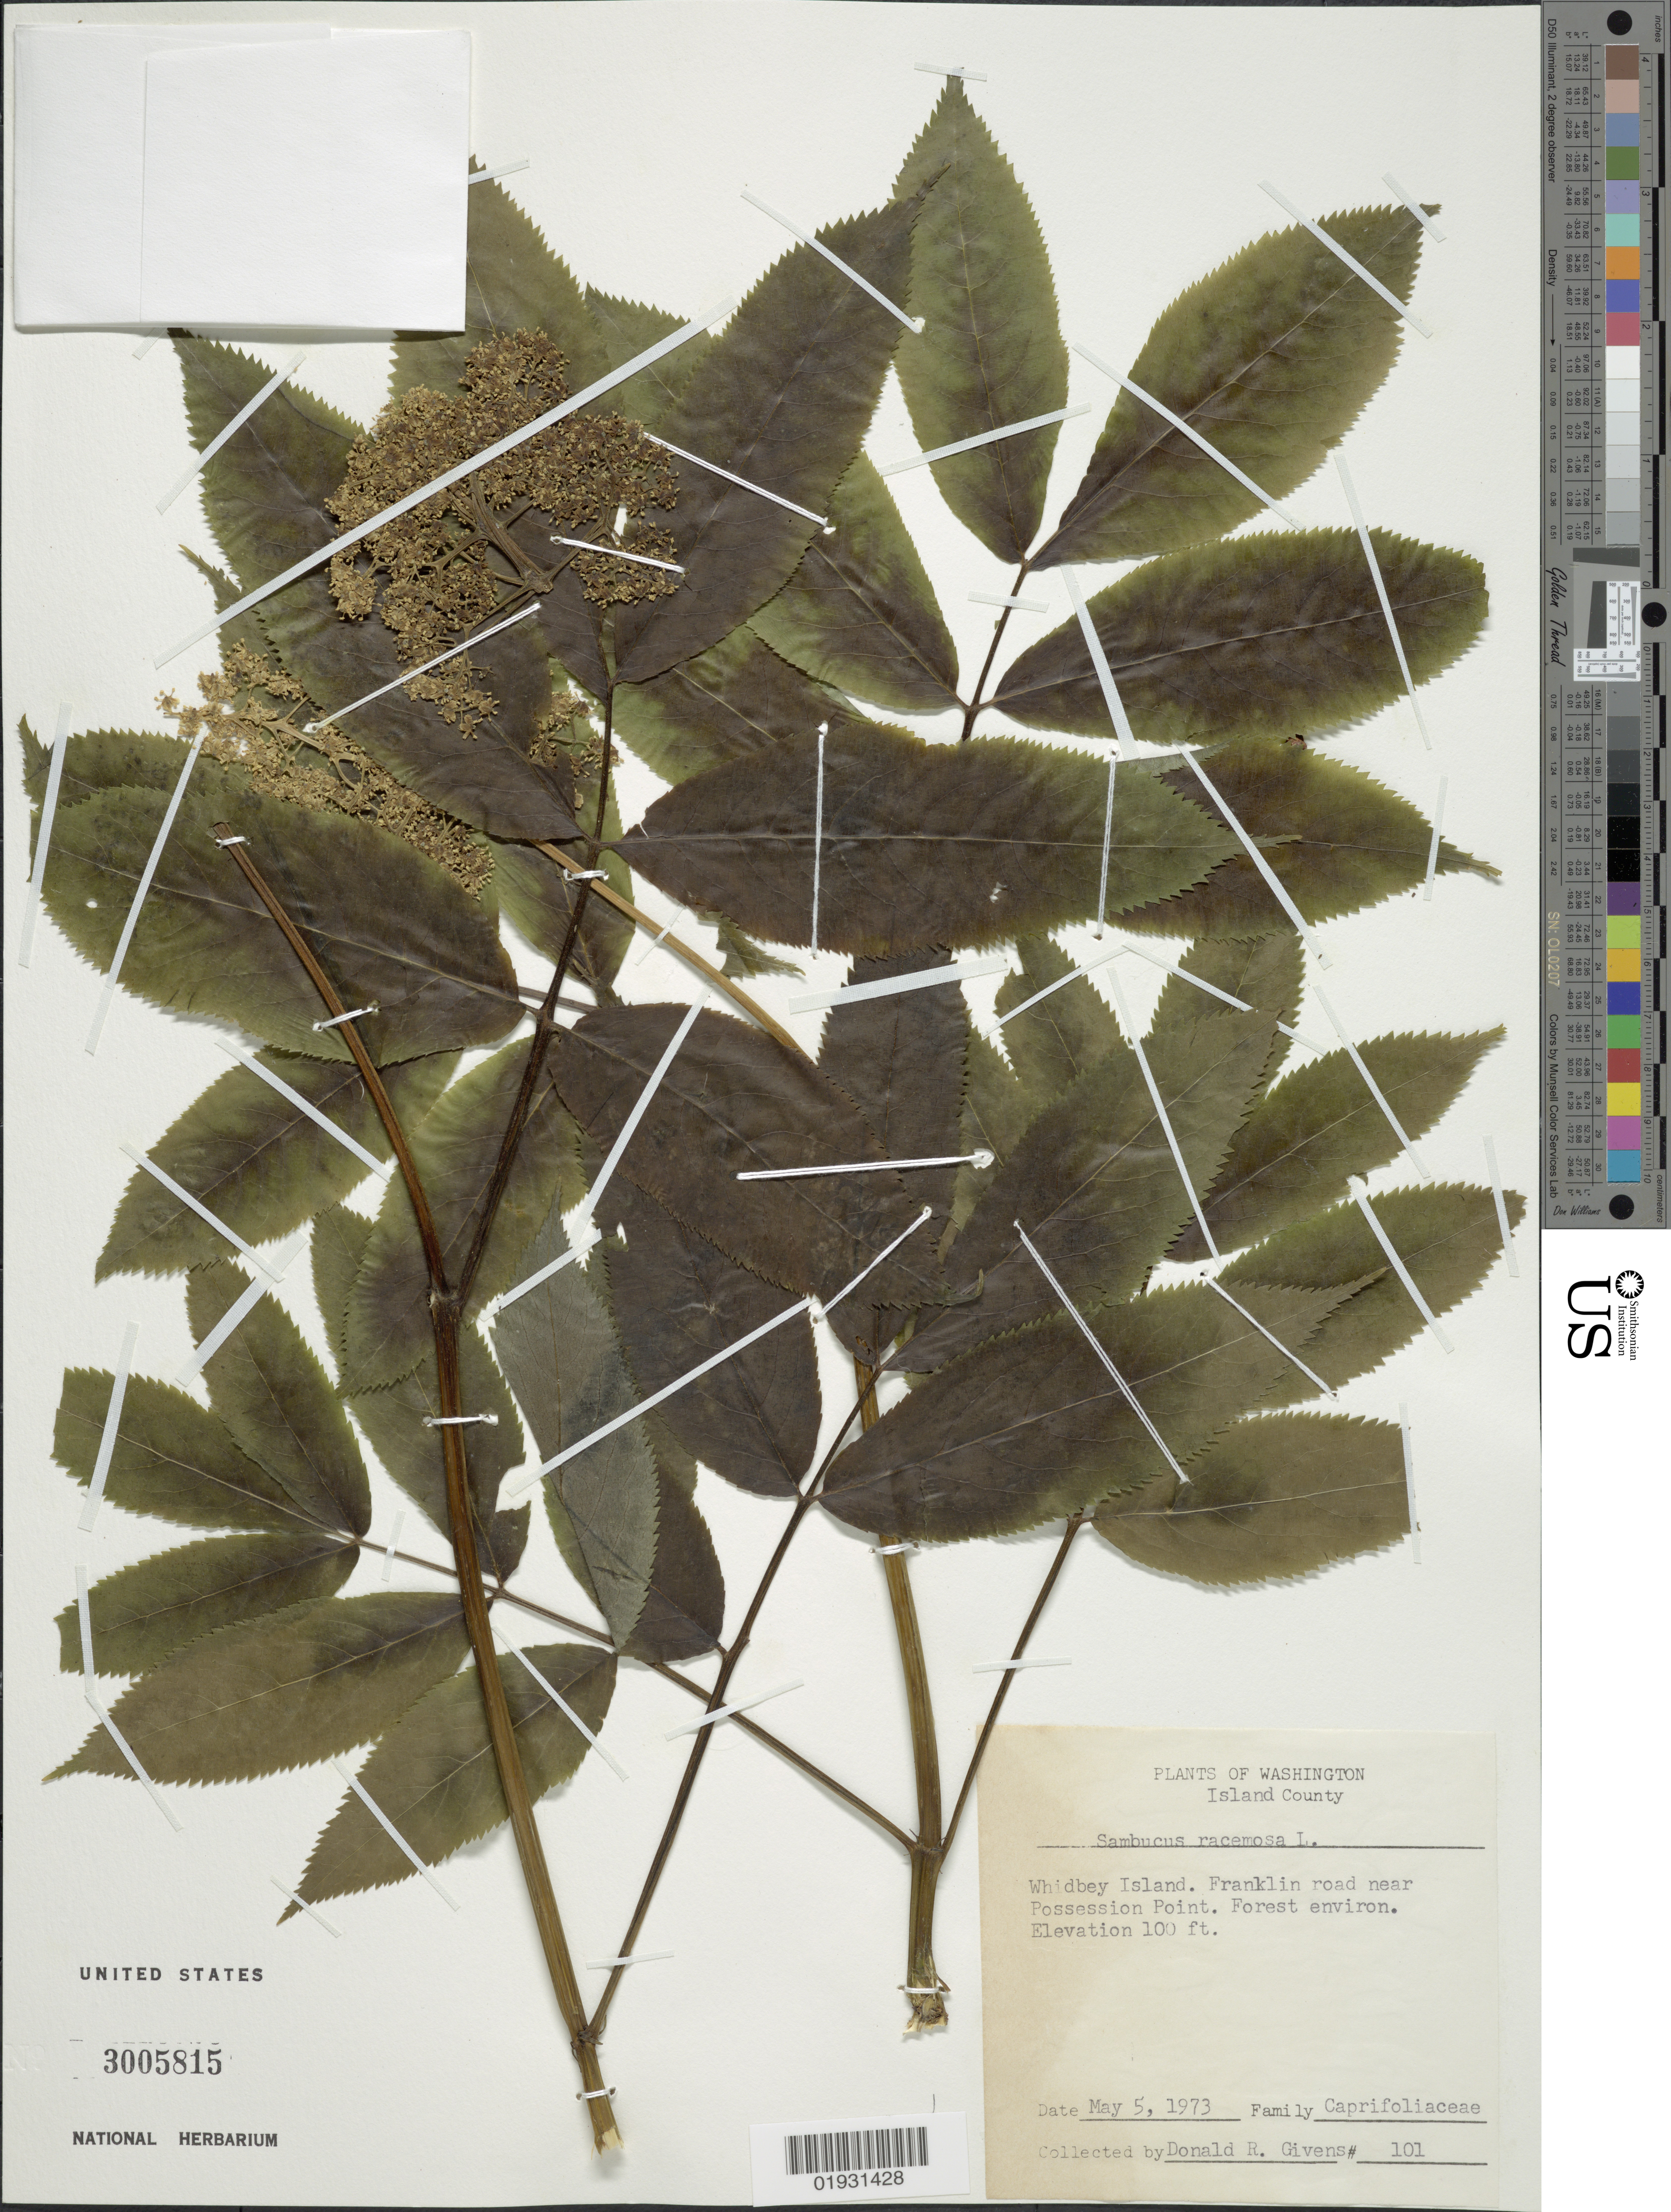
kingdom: Plantae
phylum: Tracheophyta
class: Magnoliopsida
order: Dipsacales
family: Viburnaceae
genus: Sambucus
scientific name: Sambucus racemosa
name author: L.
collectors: D. Givens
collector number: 101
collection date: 1973-05-05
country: United States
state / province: Washington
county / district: Island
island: Whidbey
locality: Island County. Whidbey Island. Franklin road near Possession Point.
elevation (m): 30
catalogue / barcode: US 3005815